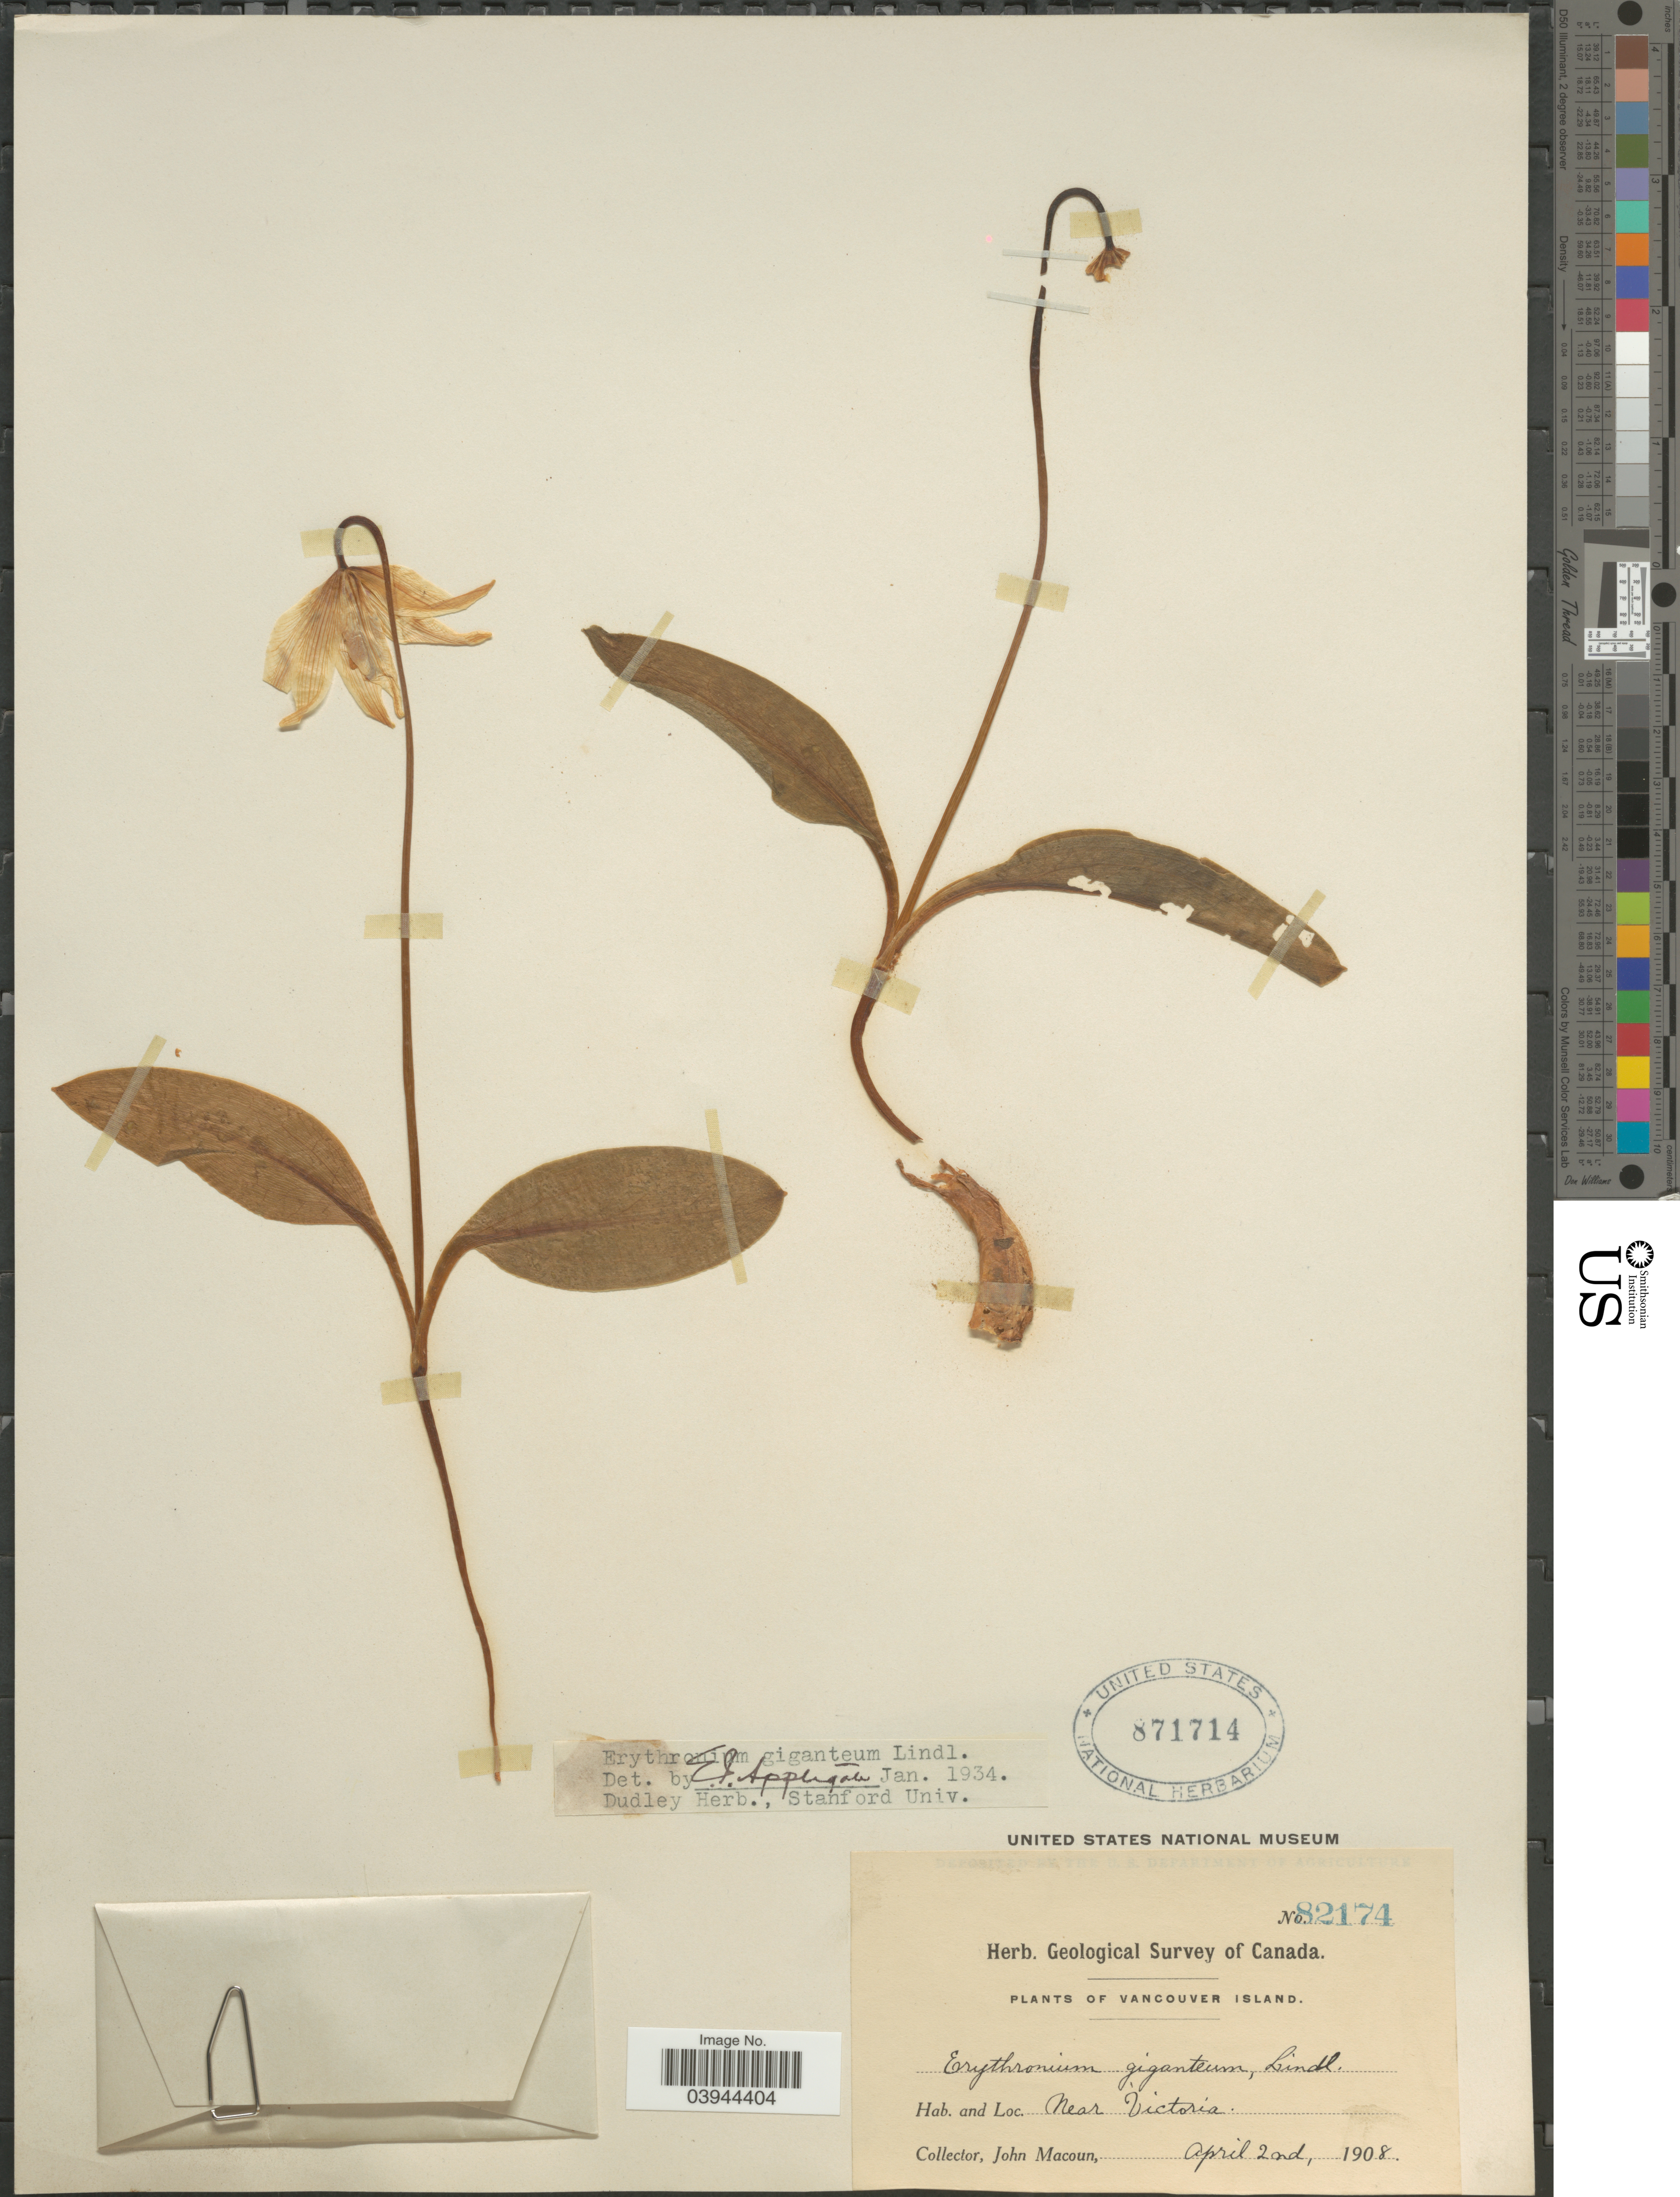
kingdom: Plantae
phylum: Tracheophyta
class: Liliopsida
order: Liliales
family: Liliaceae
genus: Erythronium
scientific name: Erythronium giganteum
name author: Lindl.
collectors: J. Macoun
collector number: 82174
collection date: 1908-04-02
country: Canada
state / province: British Columbia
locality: Vancouver Island. Near Victoria.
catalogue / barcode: US 871714